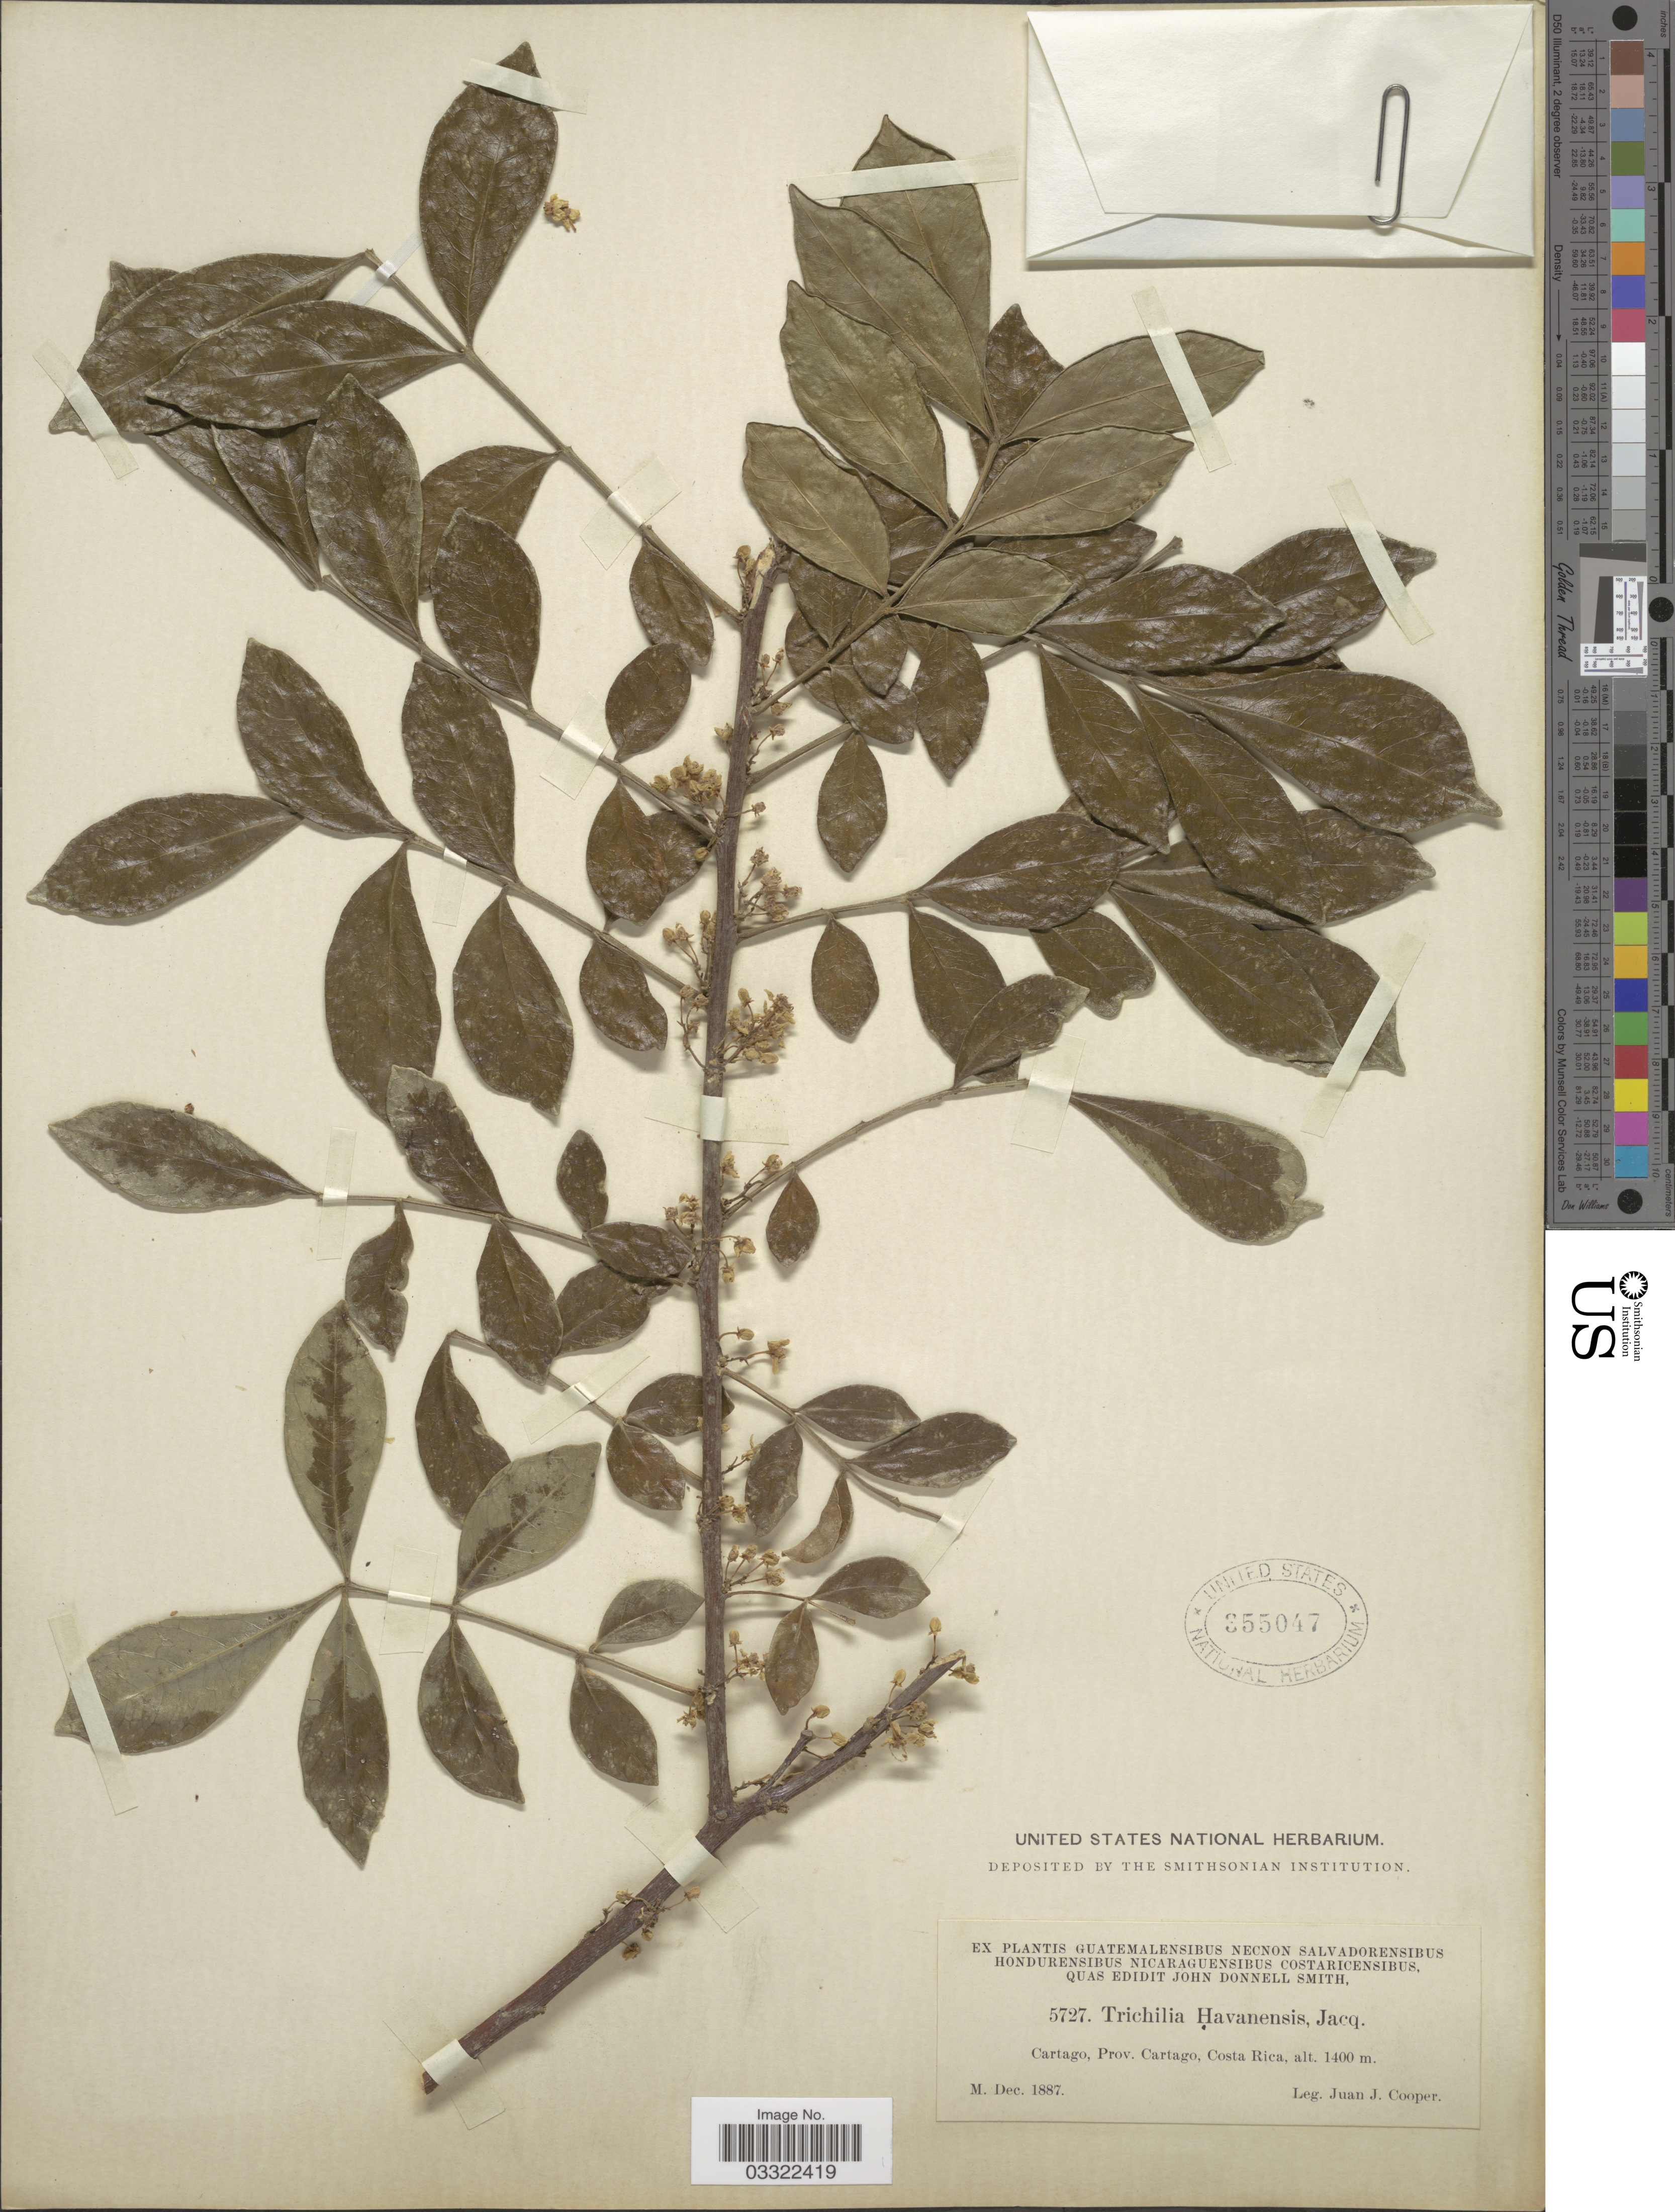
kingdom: Plantae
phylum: Tracheophyta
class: Magnoliopsida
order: Sapindales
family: Meliaceae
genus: Trichilia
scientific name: Trichilia havanensis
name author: Jacq.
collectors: J. J. Cooper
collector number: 5727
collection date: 1887-12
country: Costa Rica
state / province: Cartago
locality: Cartago.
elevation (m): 1400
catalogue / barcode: US 355047